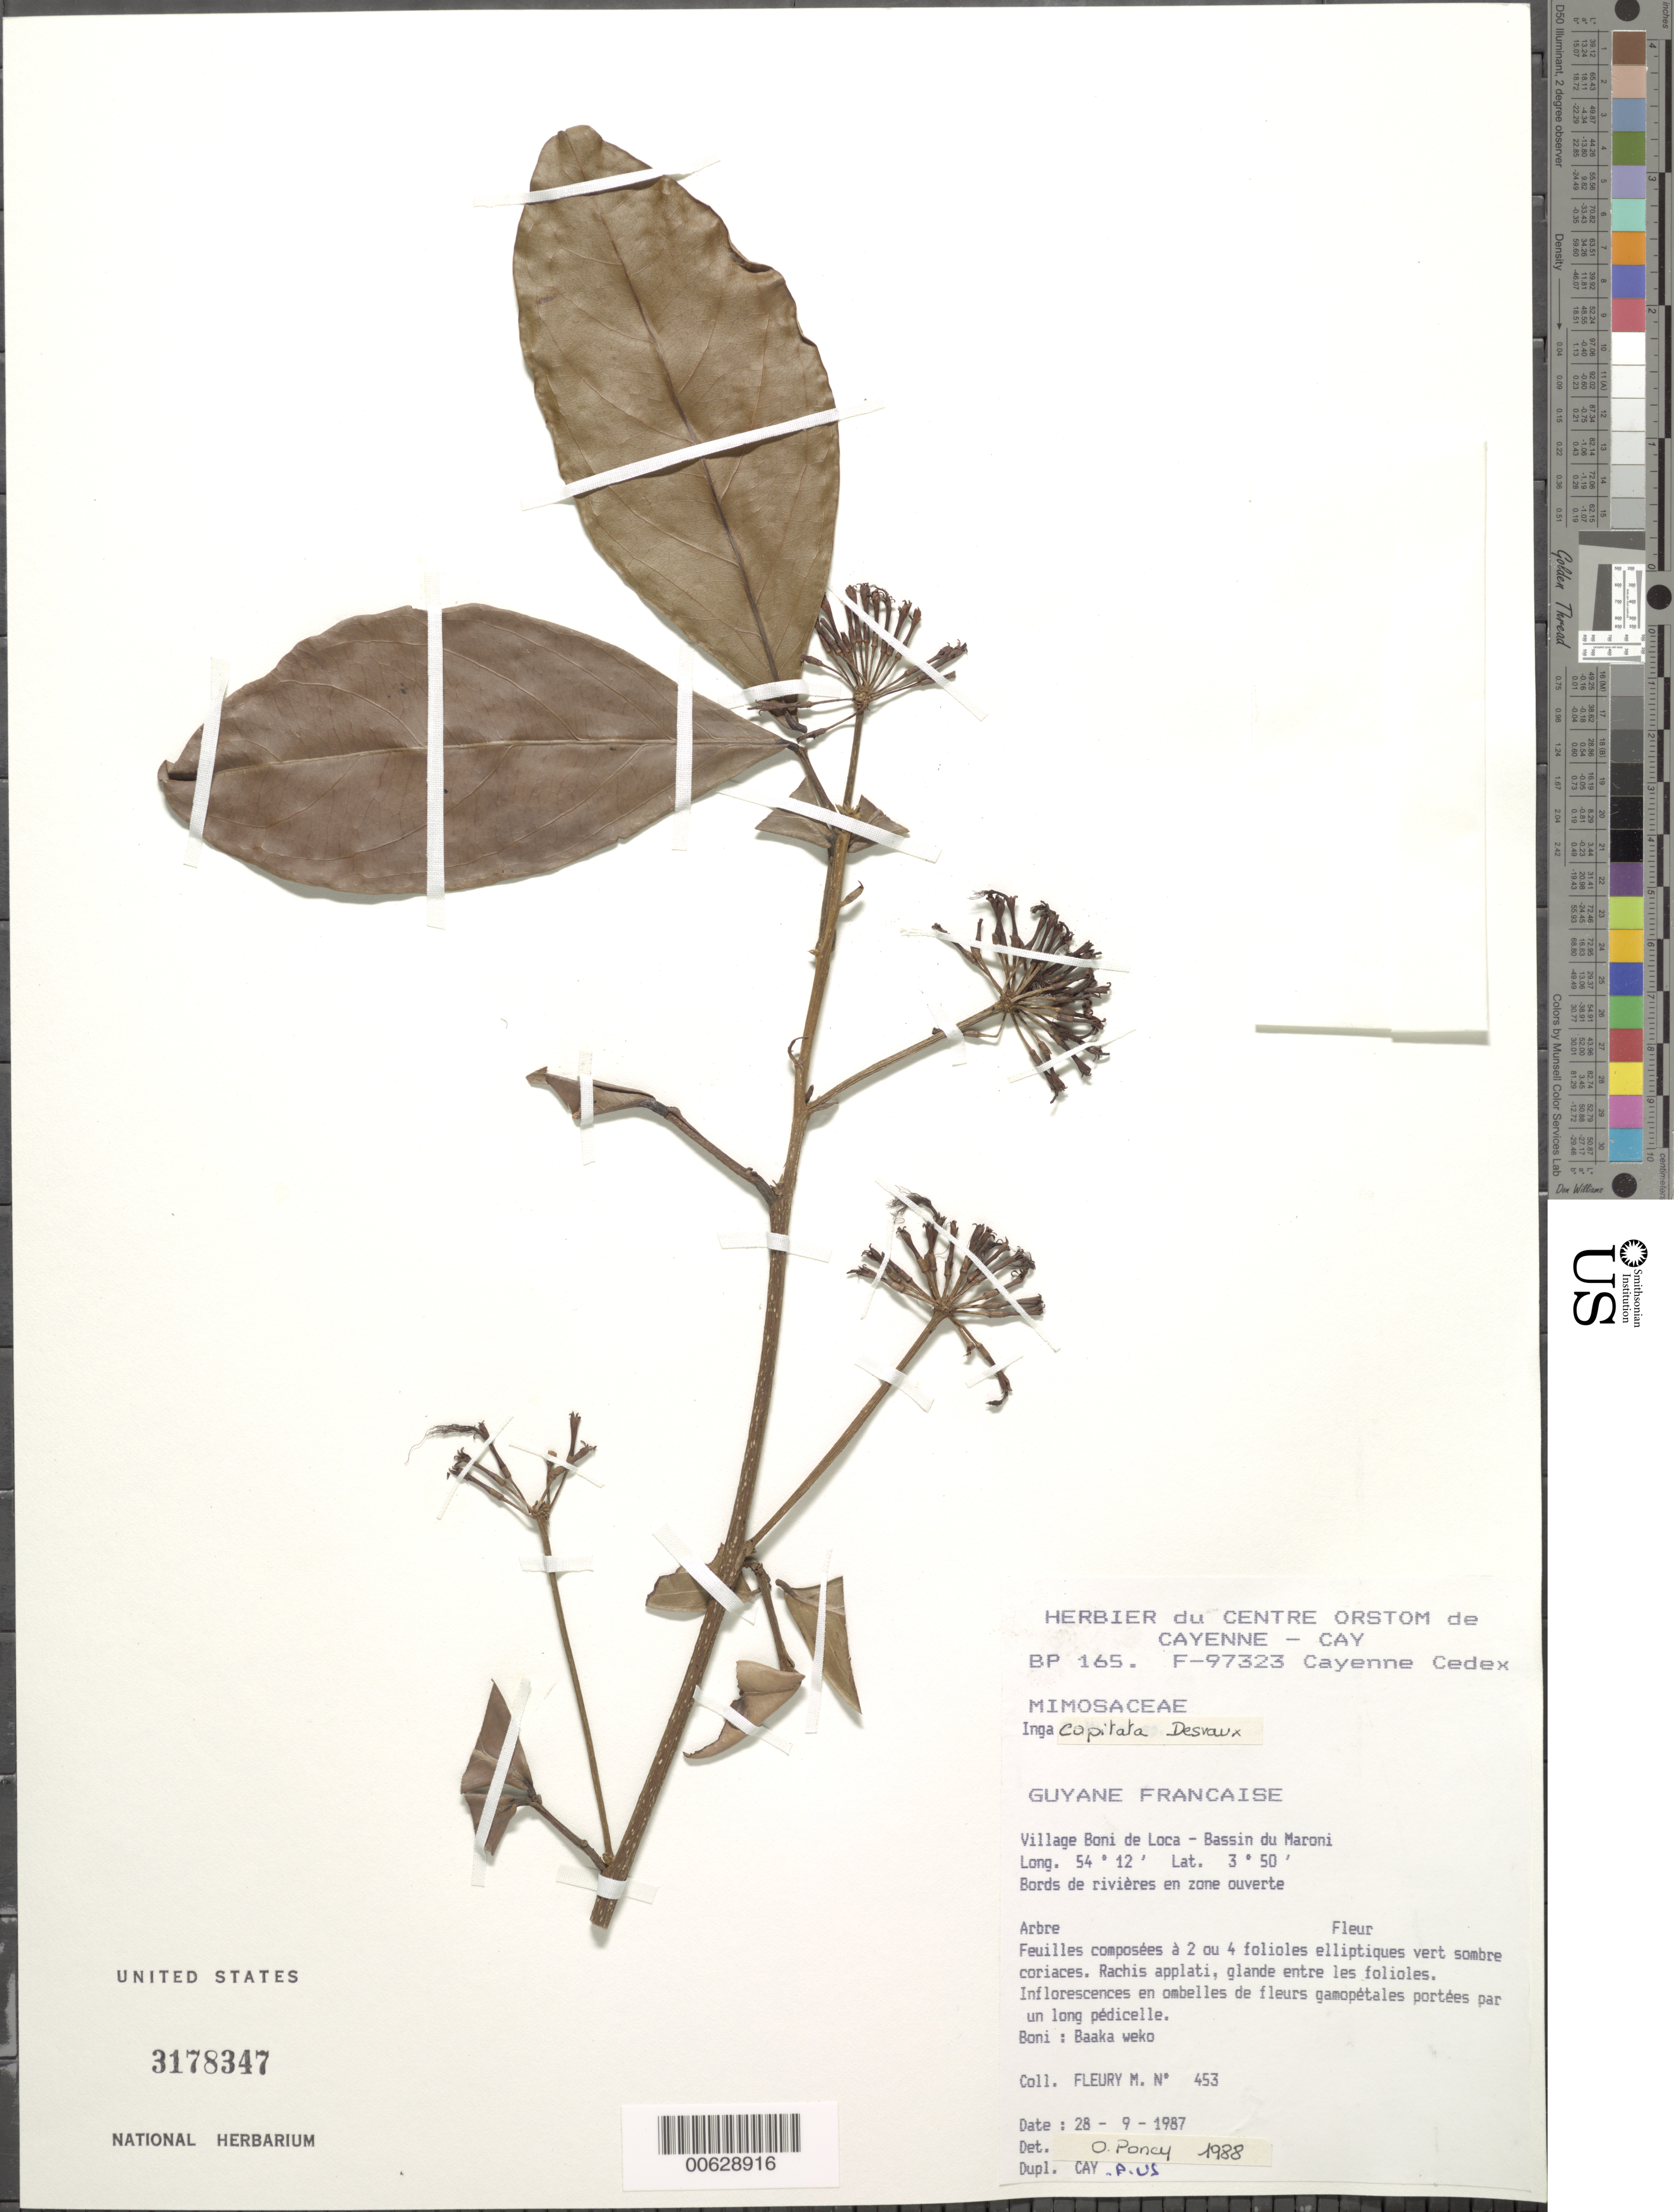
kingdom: Plantae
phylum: Tracheophyta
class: Magnoliopsida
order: Fabales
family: Fabaceae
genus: Inga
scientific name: Inga capitata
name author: Desv.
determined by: Poncy, O.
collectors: M. Fleury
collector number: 453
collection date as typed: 28-Sep-87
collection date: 1987-09-28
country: French Guiana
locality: Village Boni de Loca, Bassin du Maroni - Lawa, Route de Bonami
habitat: Bords de rivieres en zone ouverte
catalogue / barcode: US 3178347